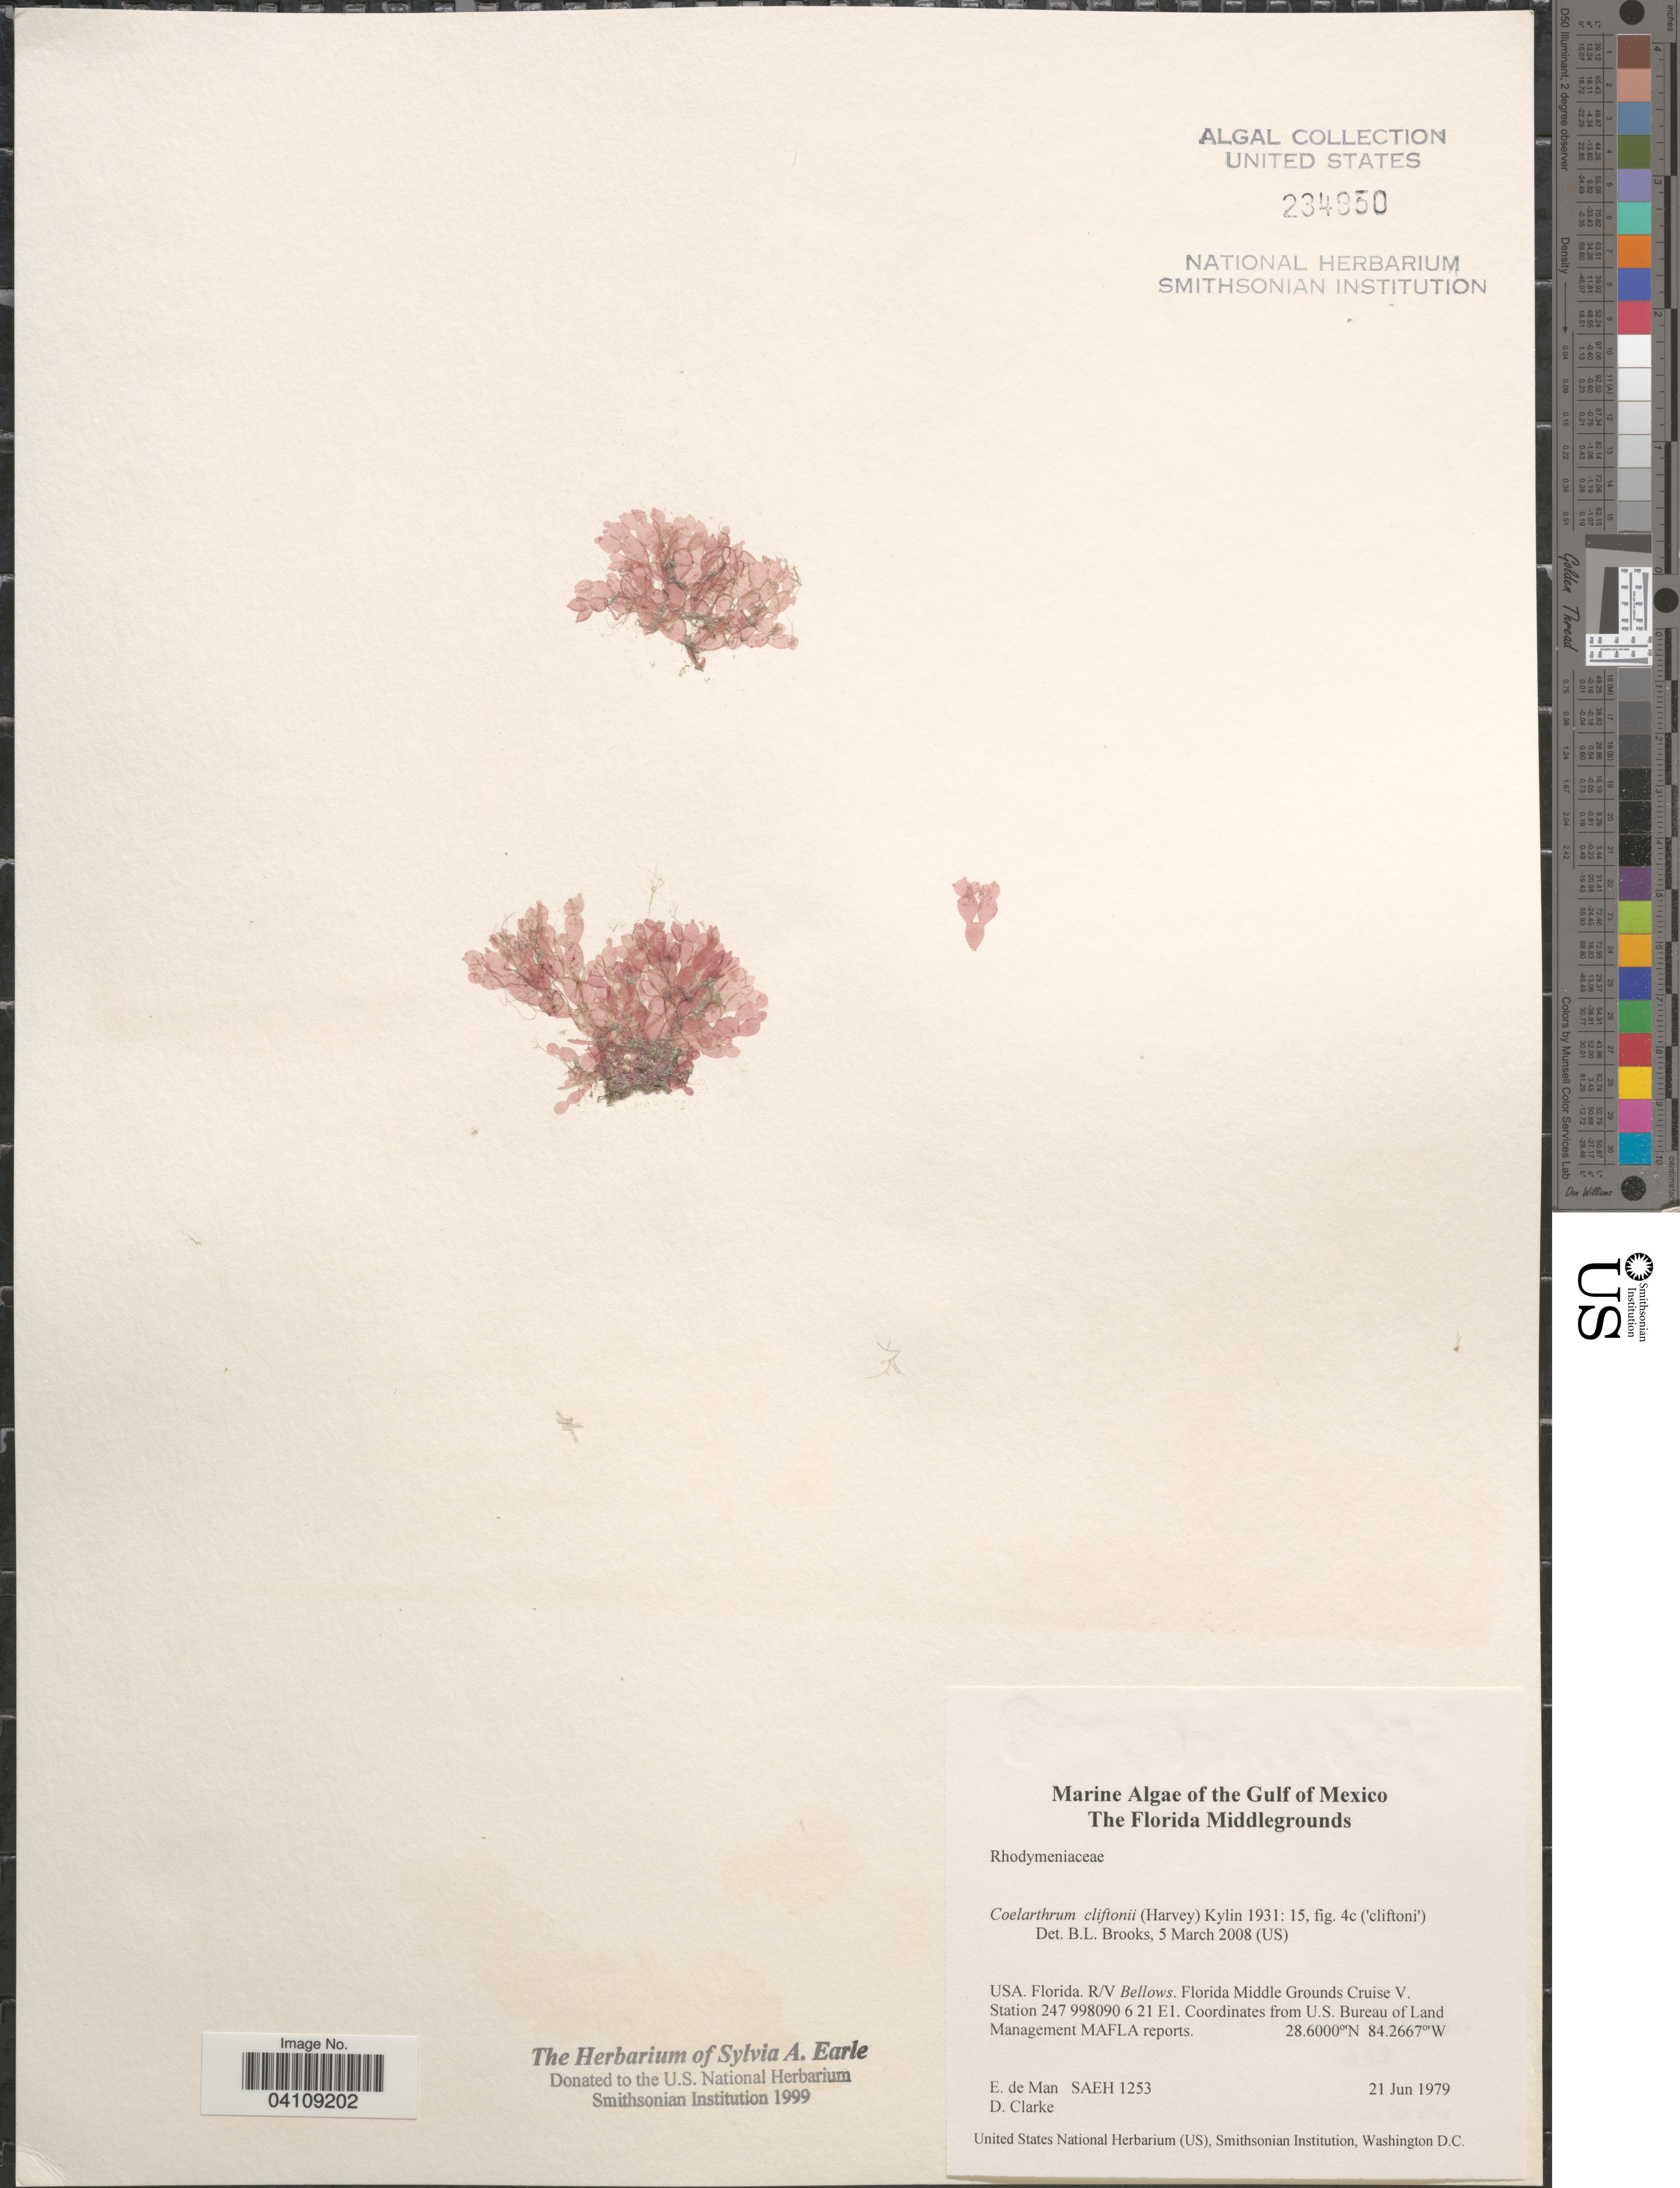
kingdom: Plantae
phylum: Rhodophyta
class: Florideophyceae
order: Rhodymeniales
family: Rhodymeniaceae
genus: Coelarthrum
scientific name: Coelarthrum cliftonii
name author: (Harv.) Kylin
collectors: E. de Man & D. Clarke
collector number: SAEH 1253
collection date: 1979-06-21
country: United States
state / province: Florida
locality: Gulf of Mexico. The Florida Middlegrounds. Florida. R/V Bellows. Florida Middle Grounds Cruise V. Station 247 998090 6 21 E1.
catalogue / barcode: US 234950